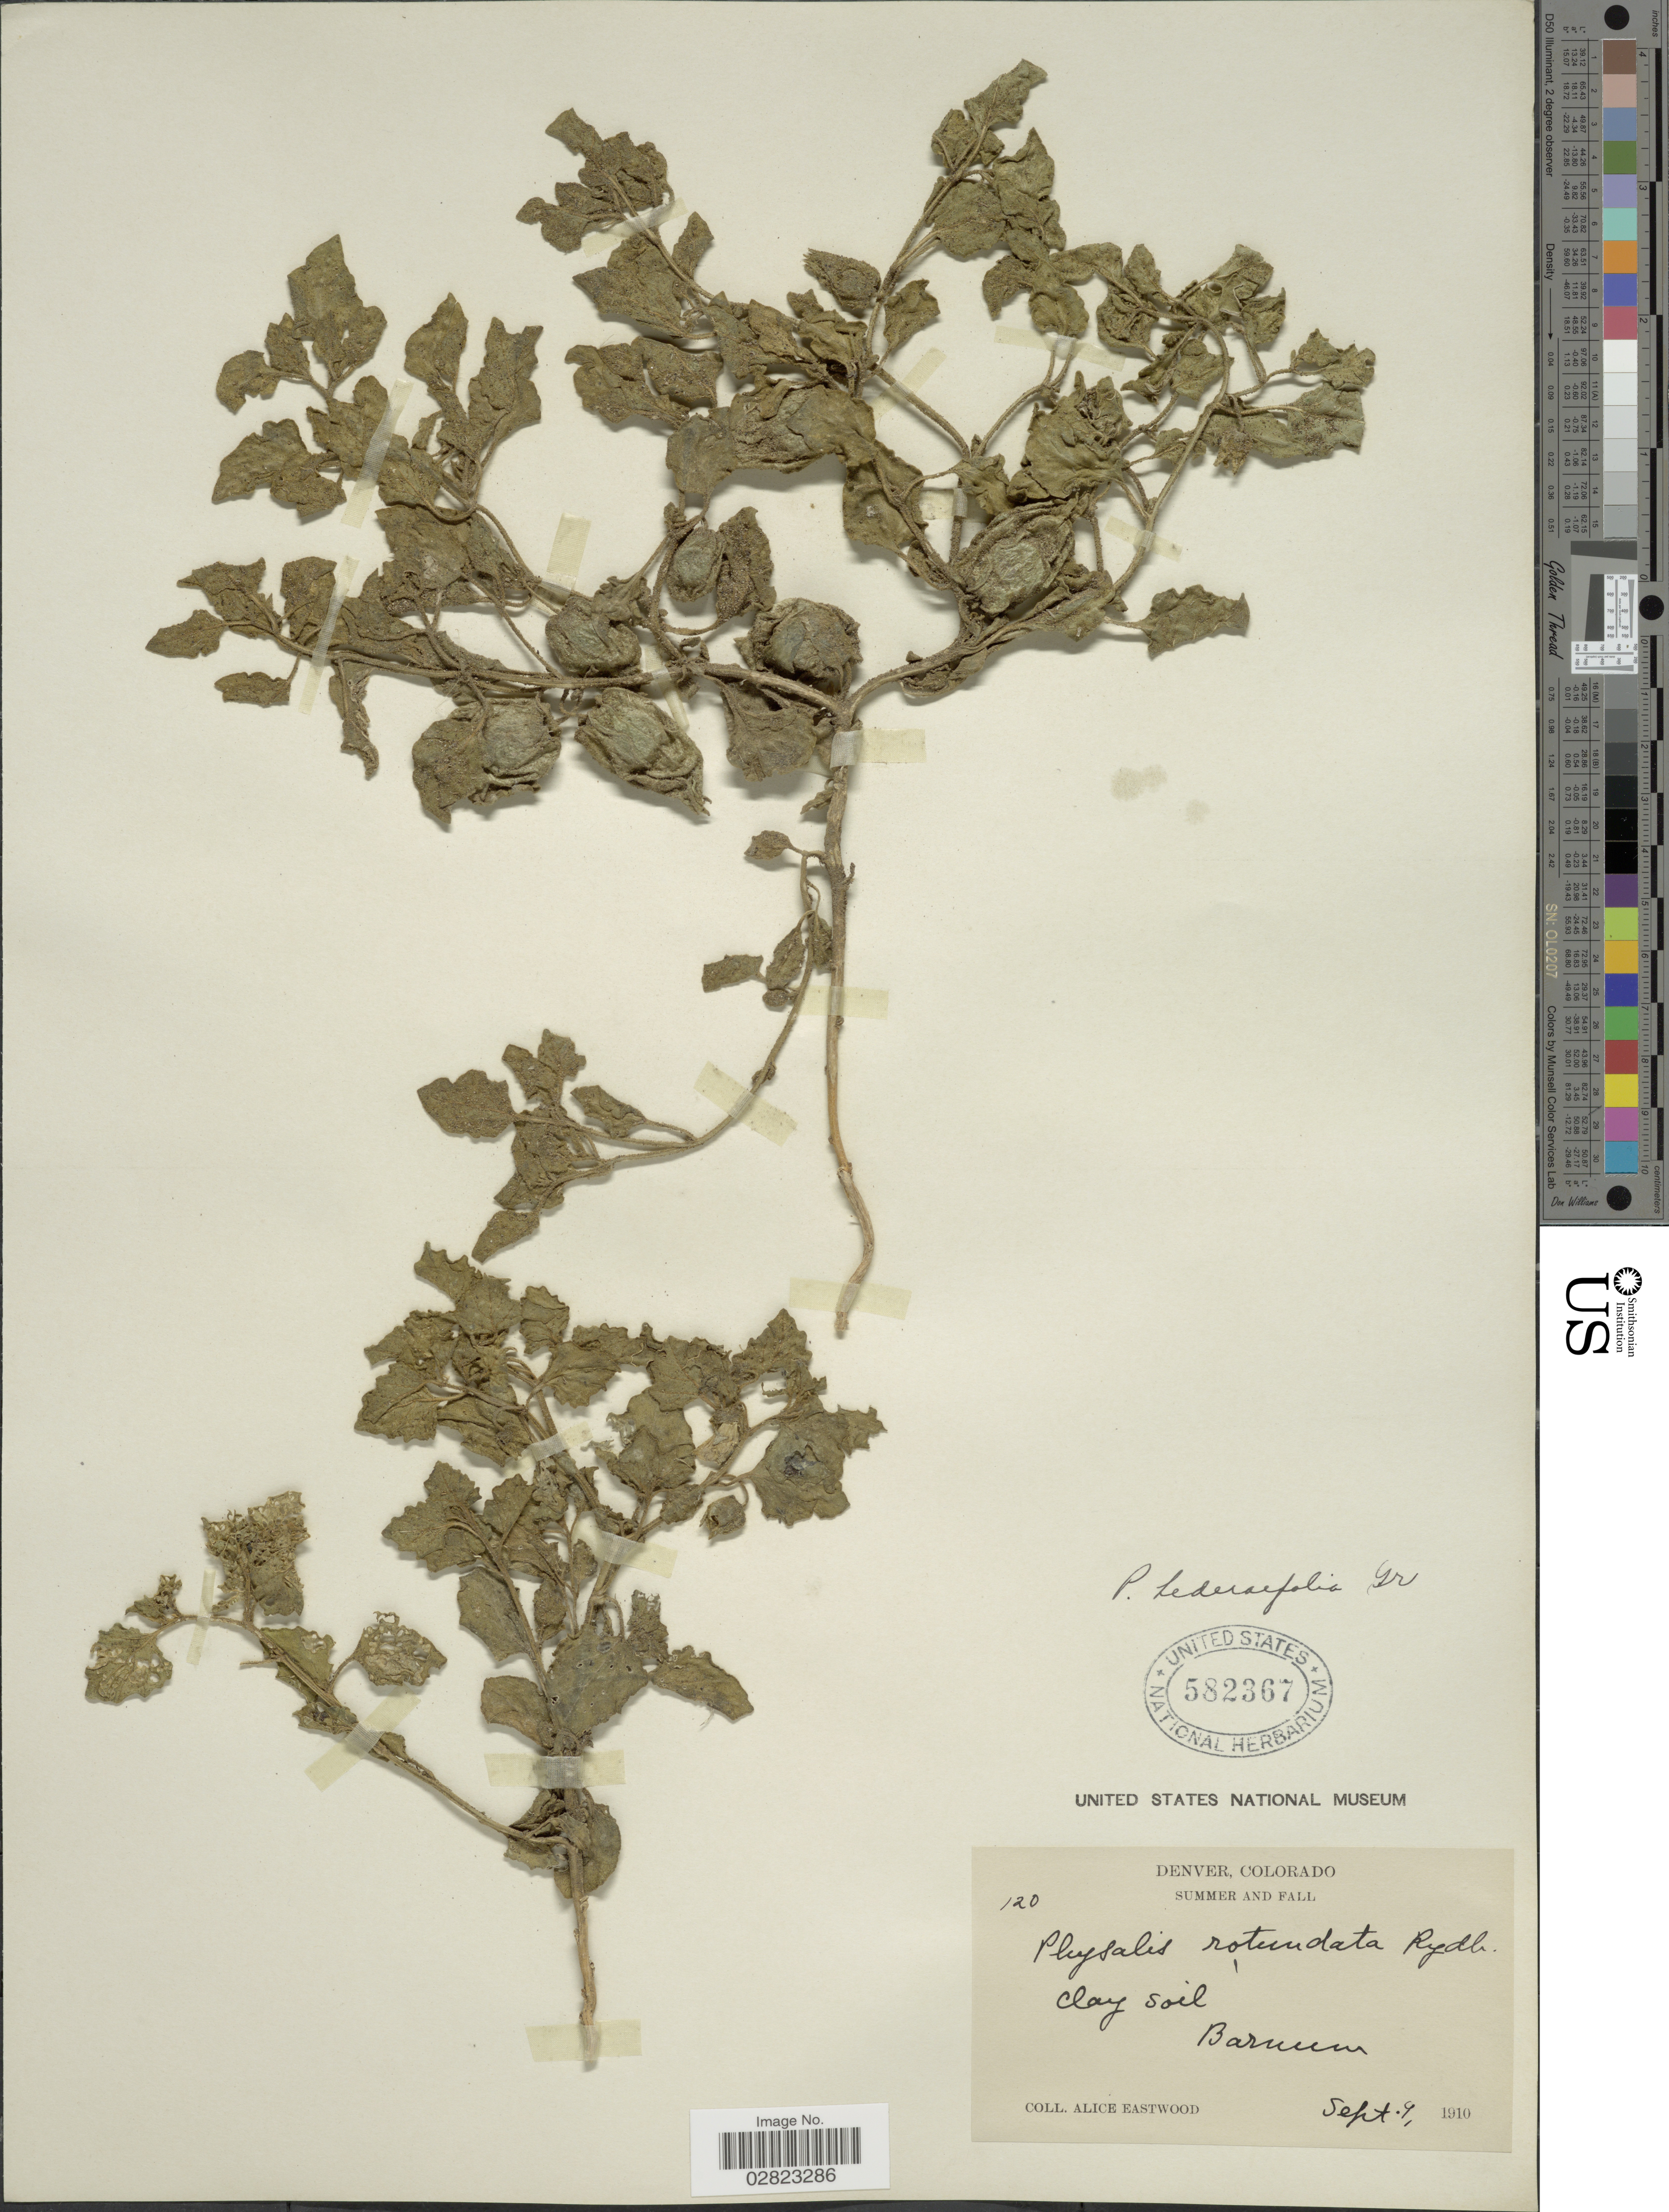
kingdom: Plantae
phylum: Tracheophyta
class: Magnoliopsida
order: Solanales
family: Solanaceae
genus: Physalis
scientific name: Physalis hederifolia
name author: A. Gray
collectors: A. Eastwood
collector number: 120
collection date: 1910-09-09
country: United States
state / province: Colorado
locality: Denver. Barnum.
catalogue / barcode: US 582367